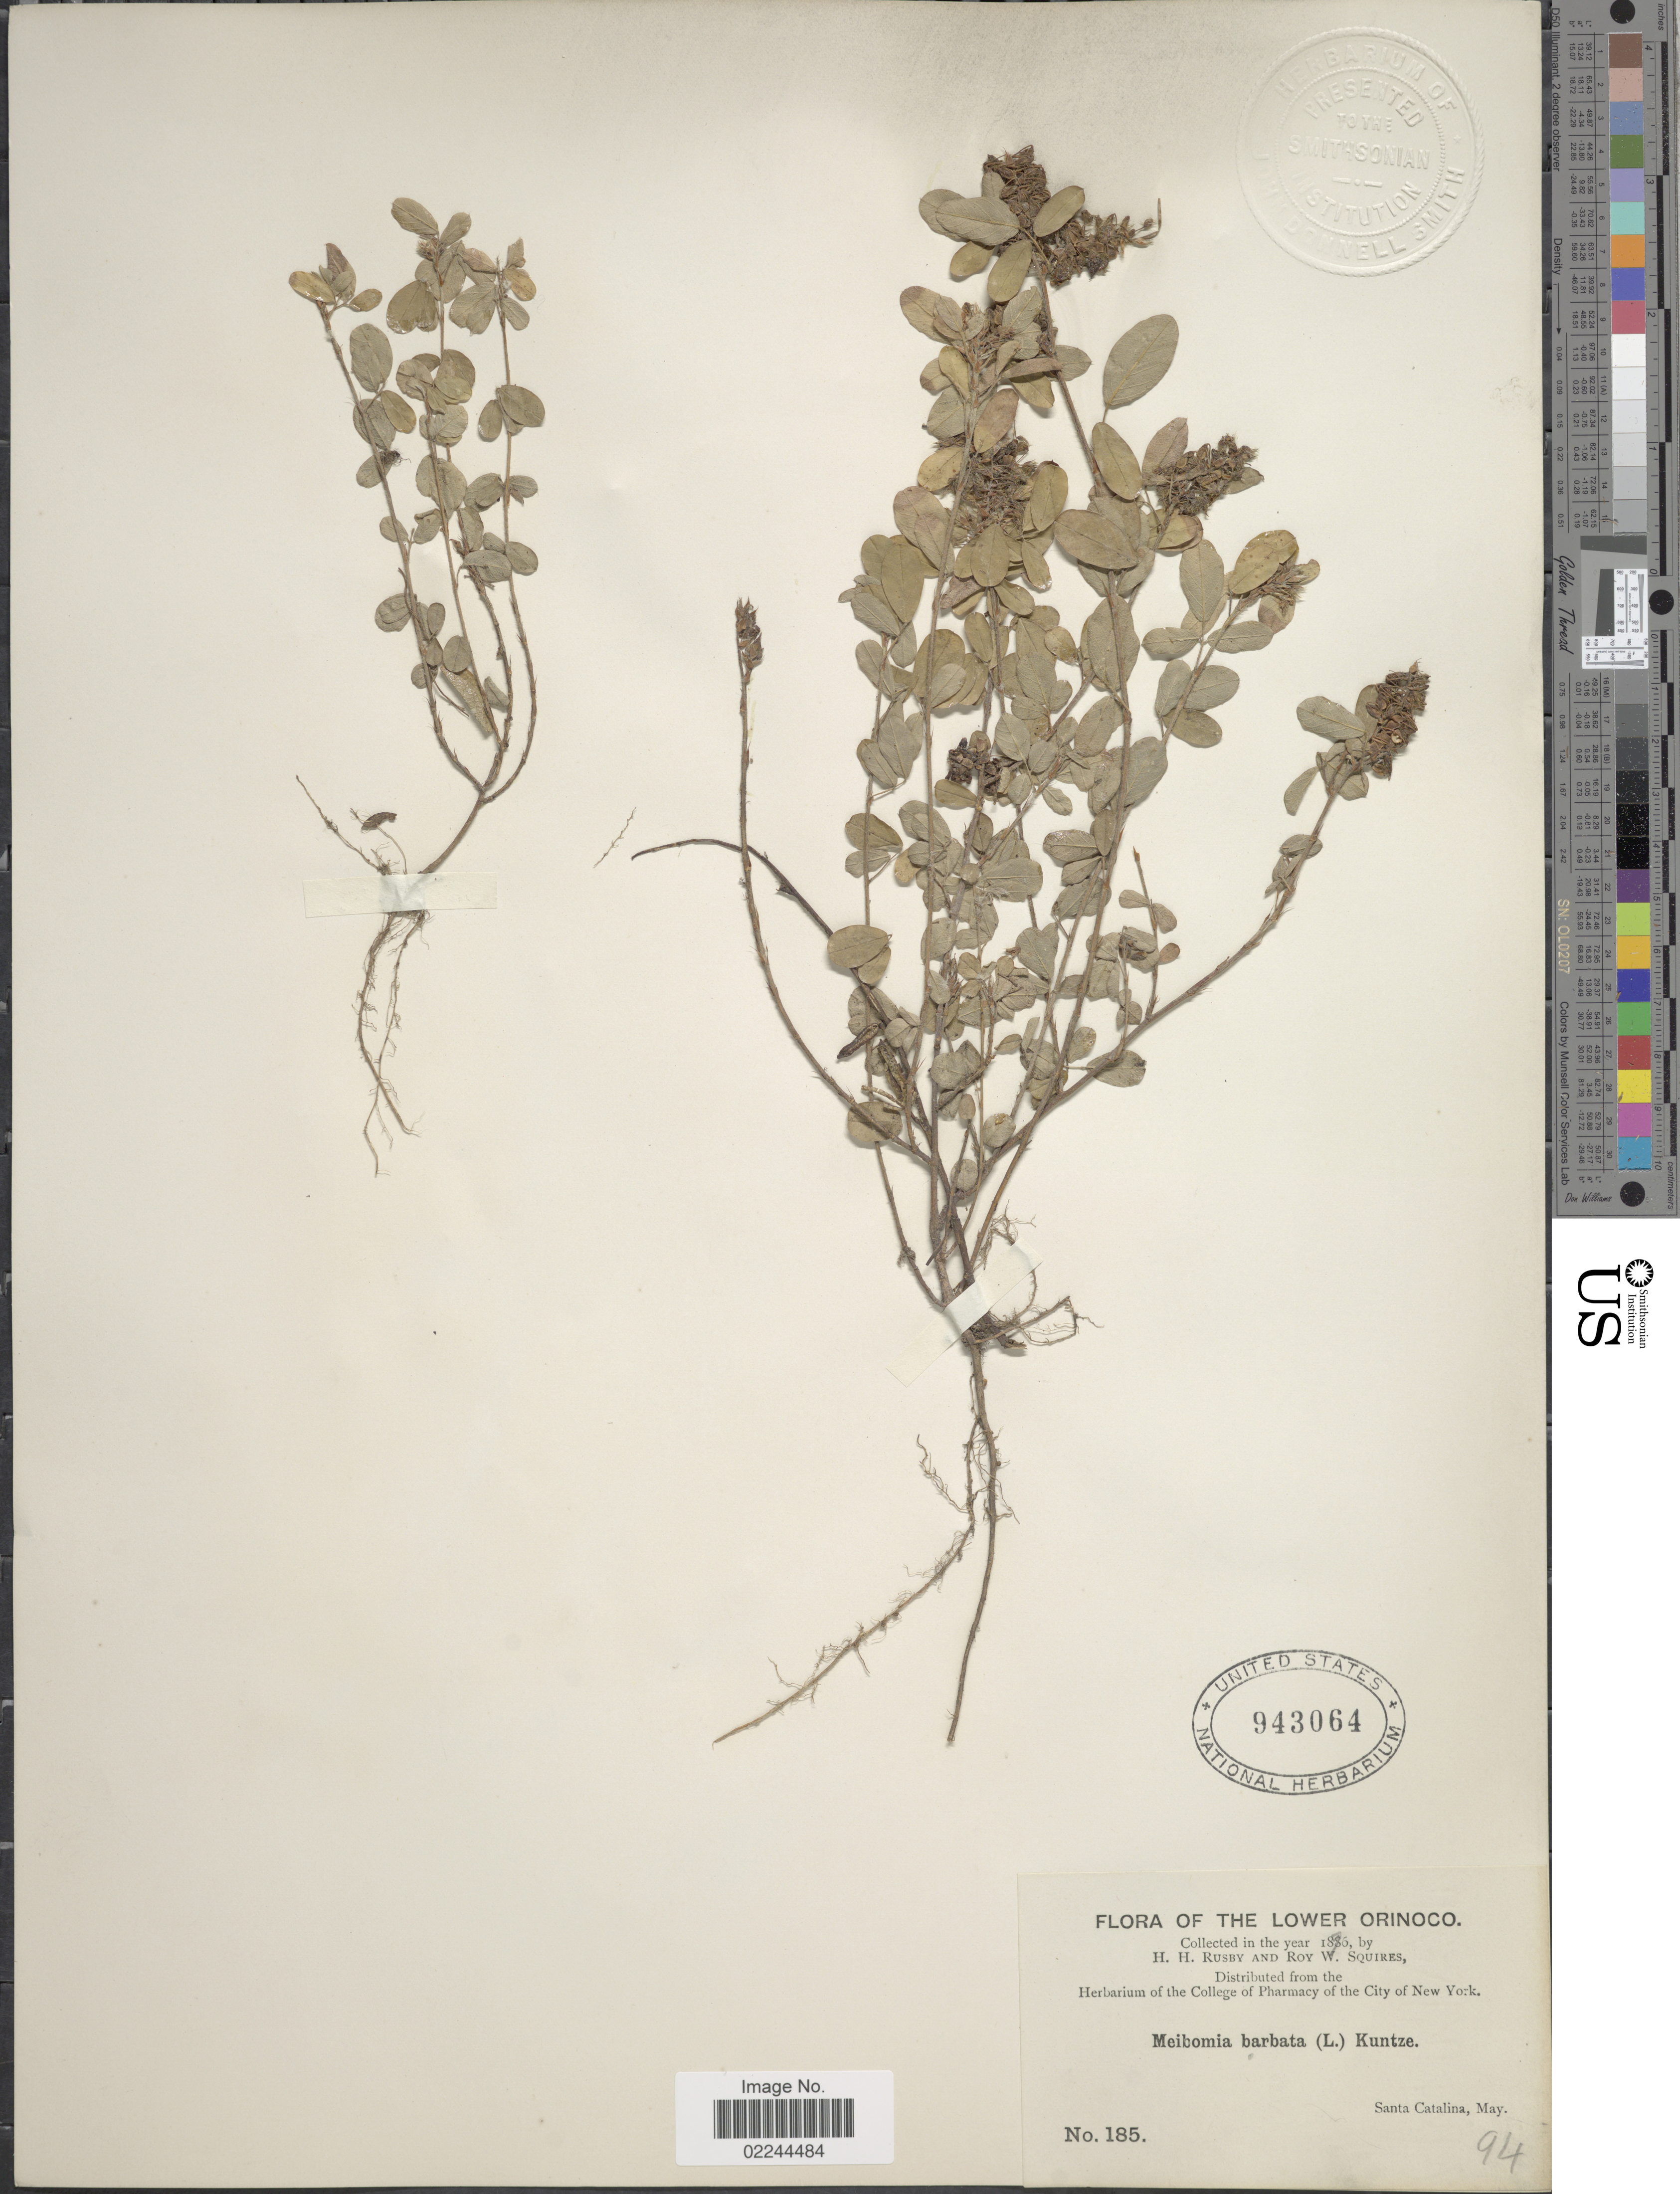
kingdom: Plantae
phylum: Tracheophyta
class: Magnoliopsida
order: Fabales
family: Fabaceae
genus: Grona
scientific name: Grona barbata var. barbata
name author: (L.) H. Ohashi & K. Ohashi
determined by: Strong, Mark T., (BOT), Smithsonian Institution - National Museum of Natural History (UNITED STATES)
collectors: H. H. Rusby & R. Squires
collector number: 185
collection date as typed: May 1896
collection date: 1896-05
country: Venezuela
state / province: Delta Amacuro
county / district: Tucupita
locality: Lower Orinoco, Santa Catalina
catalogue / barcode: US 943064